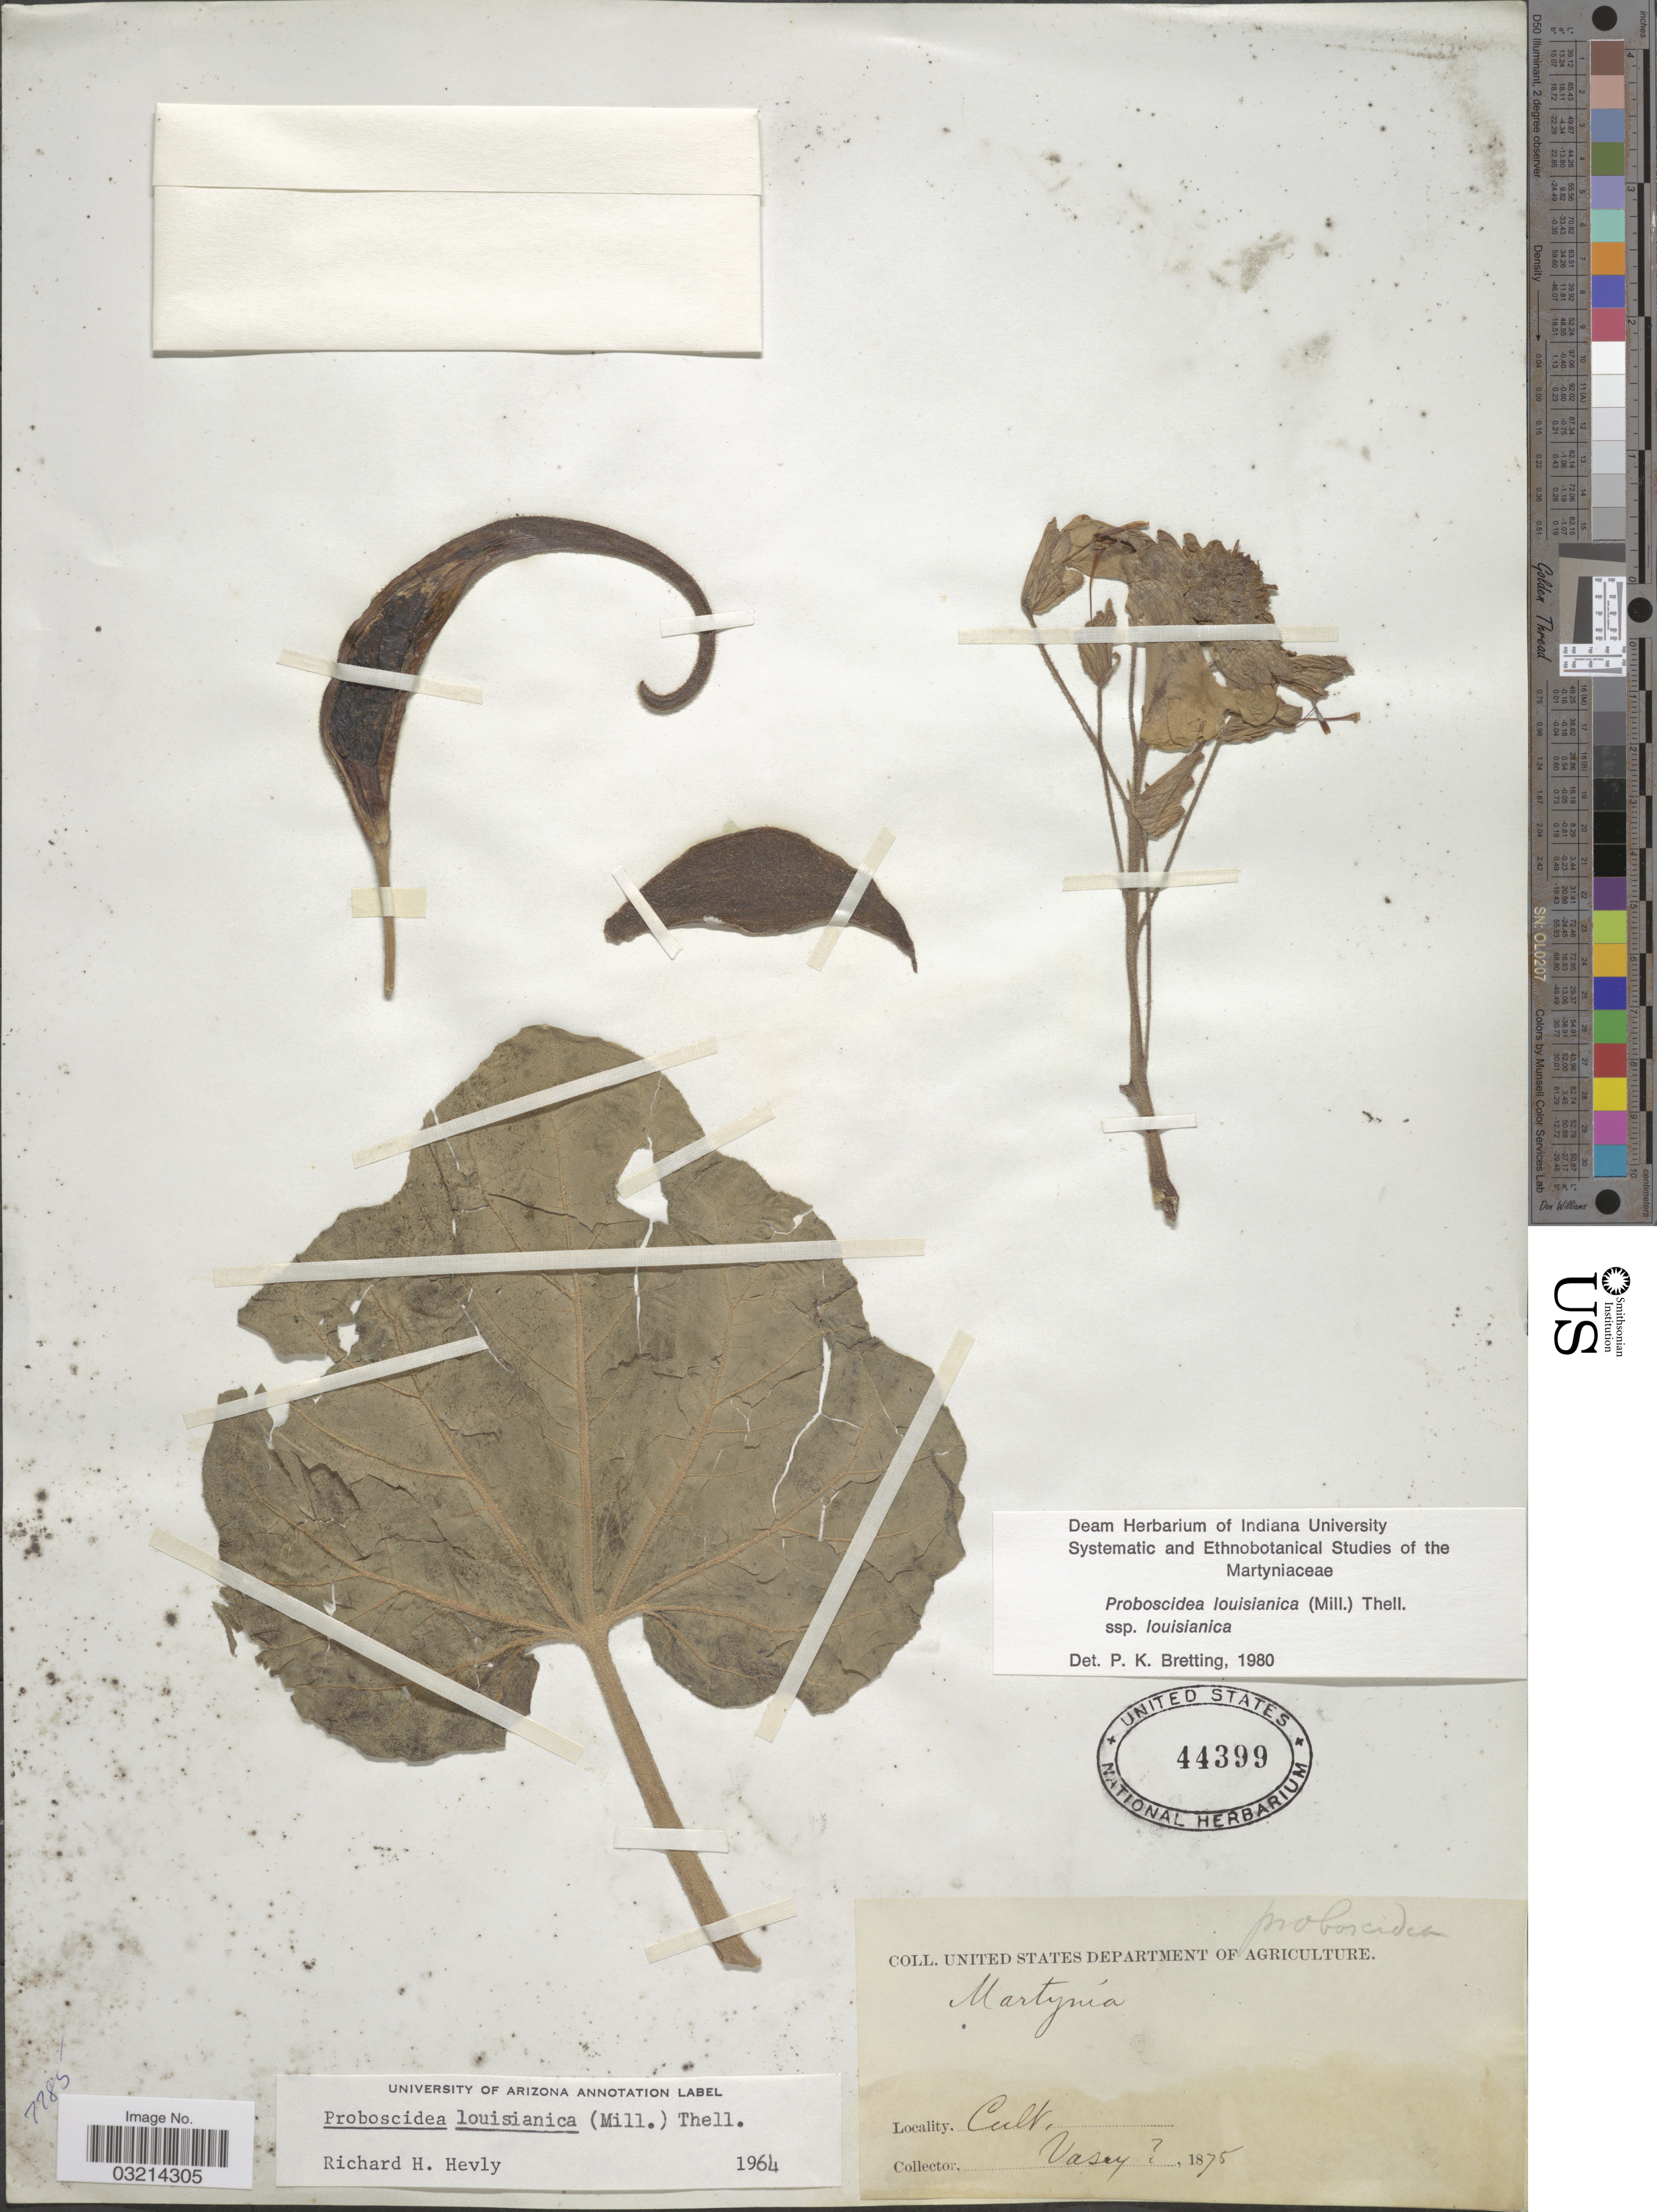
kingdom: Plantae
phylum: Tracheophyta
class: Magnoliopsida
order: Lamiales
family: Martyniaceae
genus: Proboscidea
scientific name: Proboscidea louisianica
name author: Thell.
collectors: G. R. Vasey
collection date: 1875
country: United States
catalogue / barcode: US 44399